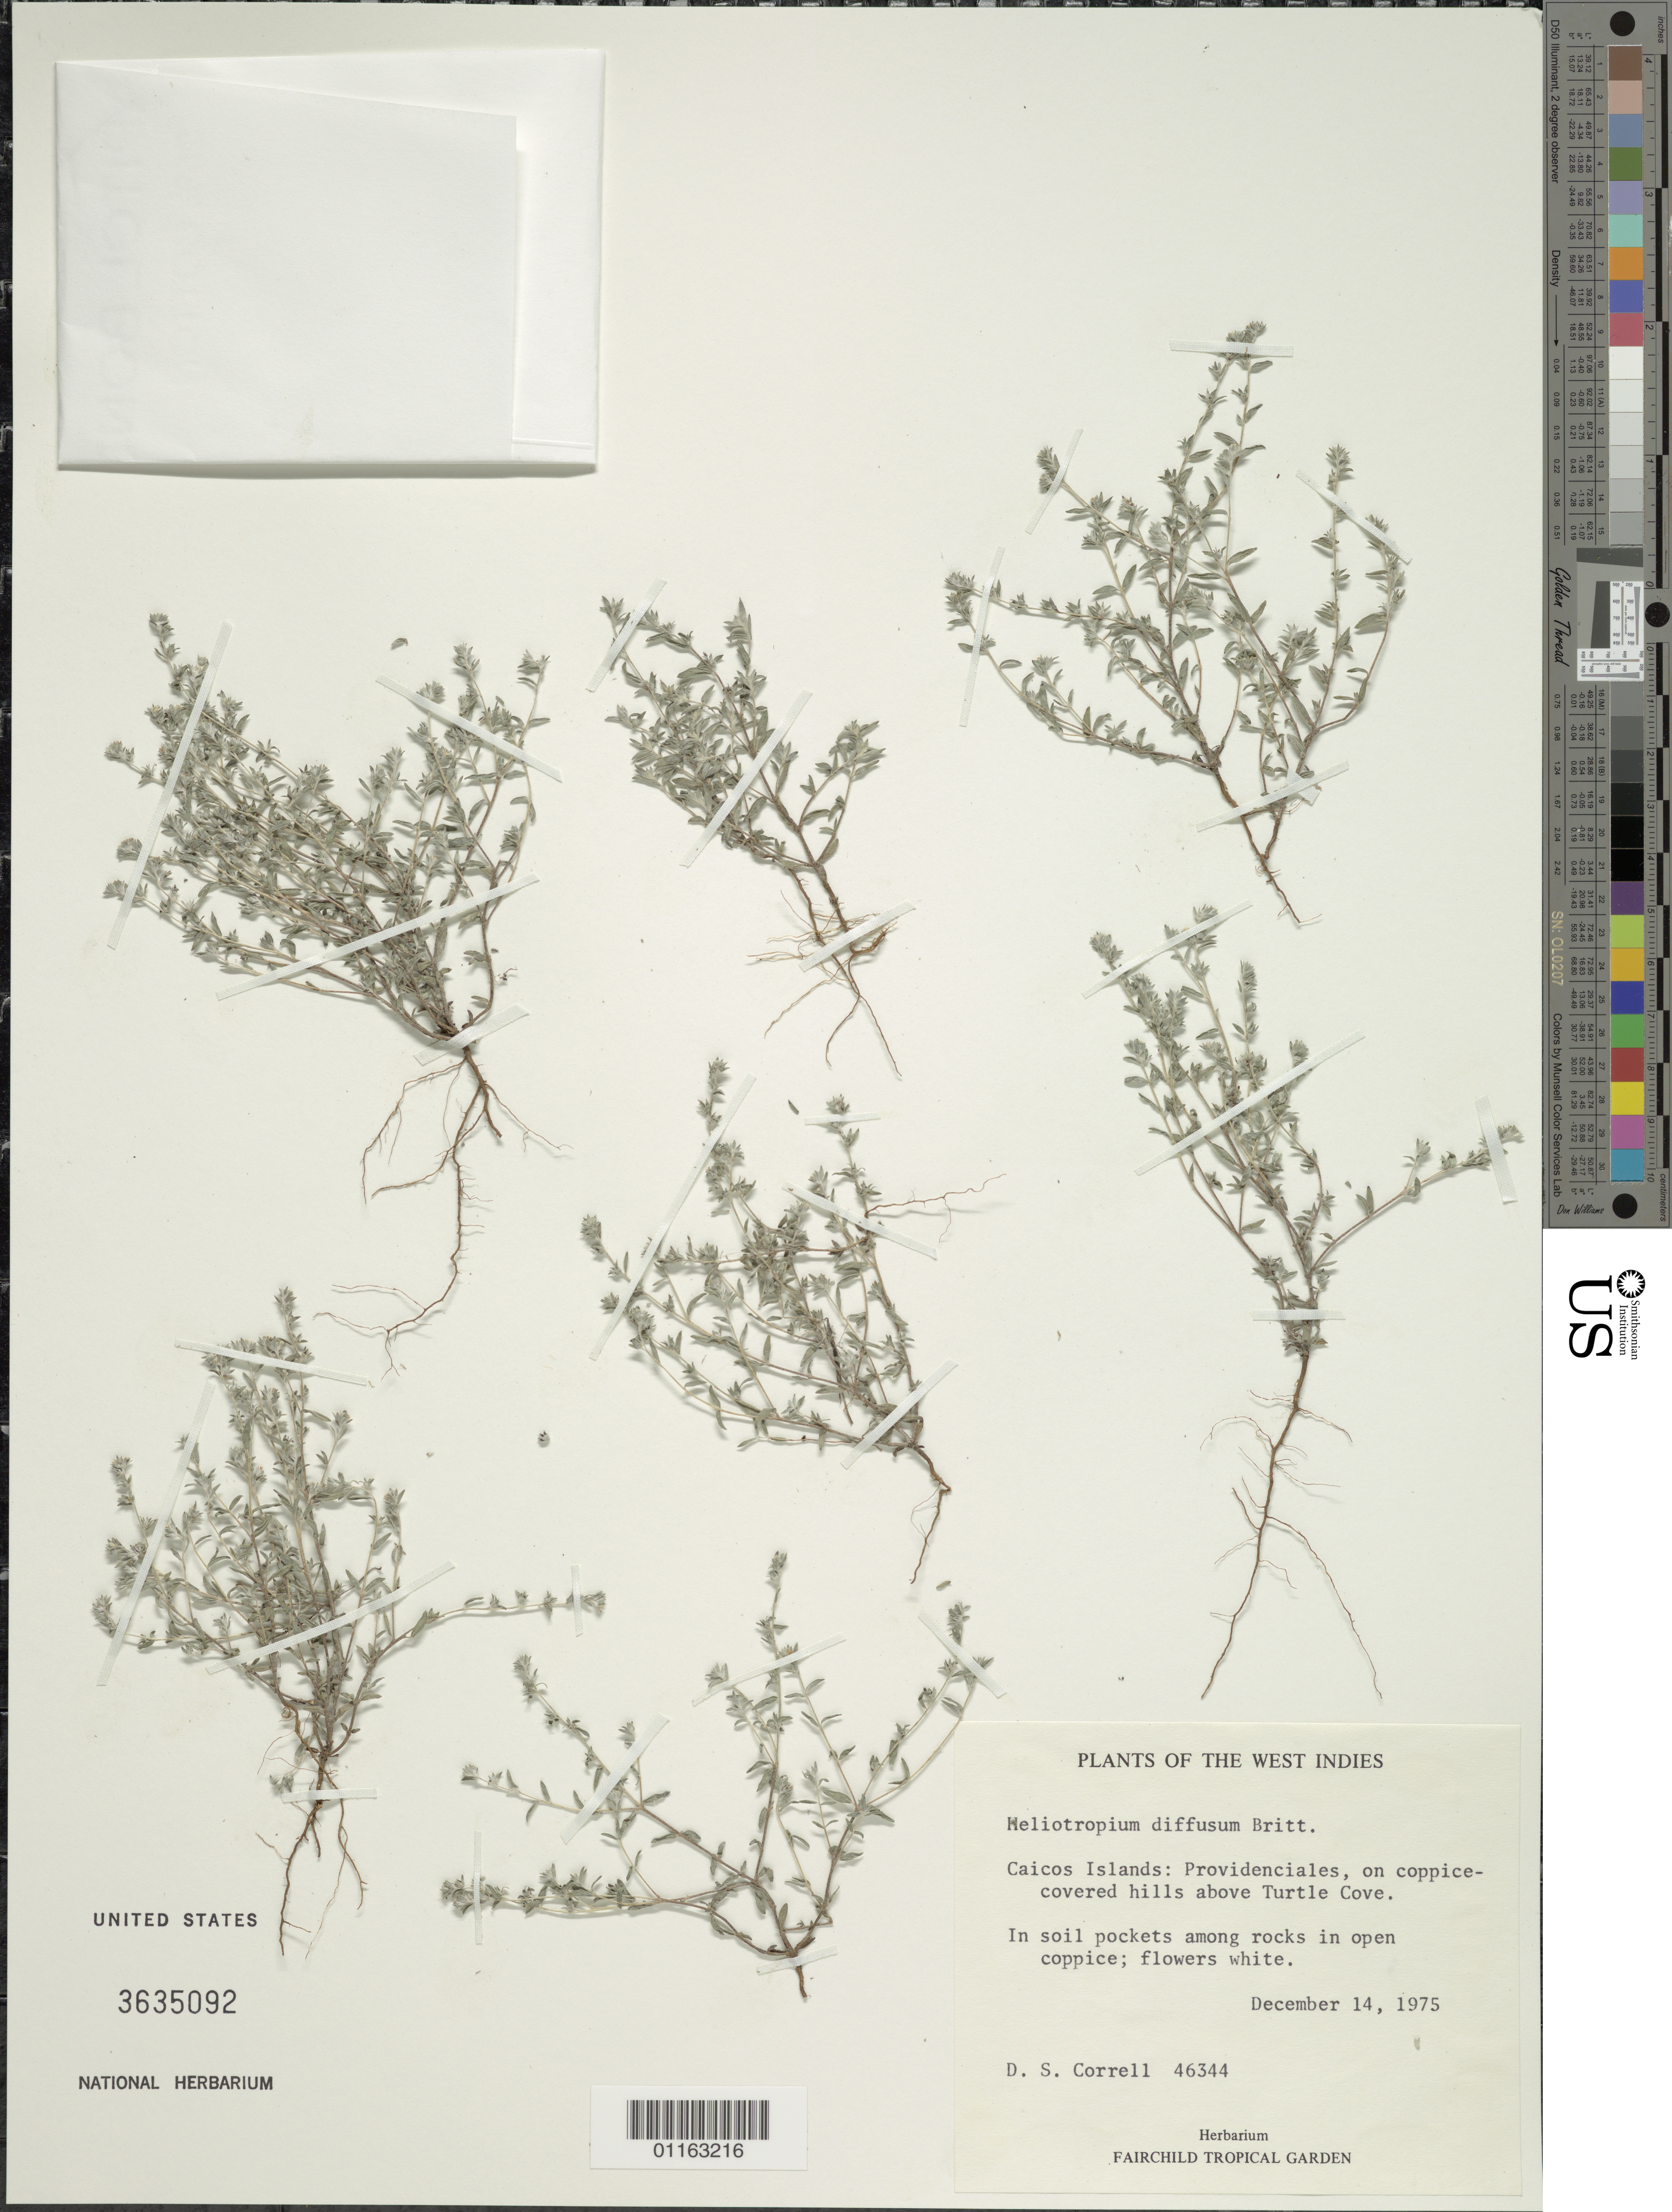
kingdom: Plantae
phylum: Tracheophyta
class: Magnoliopsida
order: Boraginales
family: Heliotropiaceae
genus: Heliotropium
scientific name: Heliotropium diffusum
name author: Britton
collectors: D. S. Correll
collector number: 46344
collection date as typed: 14 Dec 1975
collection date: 1975-12-14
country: Turks and Caicos Islands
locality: Providenciales, on coppice-covered hills above Turtle Cove; in soil pockets among rocks in open coppice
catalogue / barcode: US 3635092